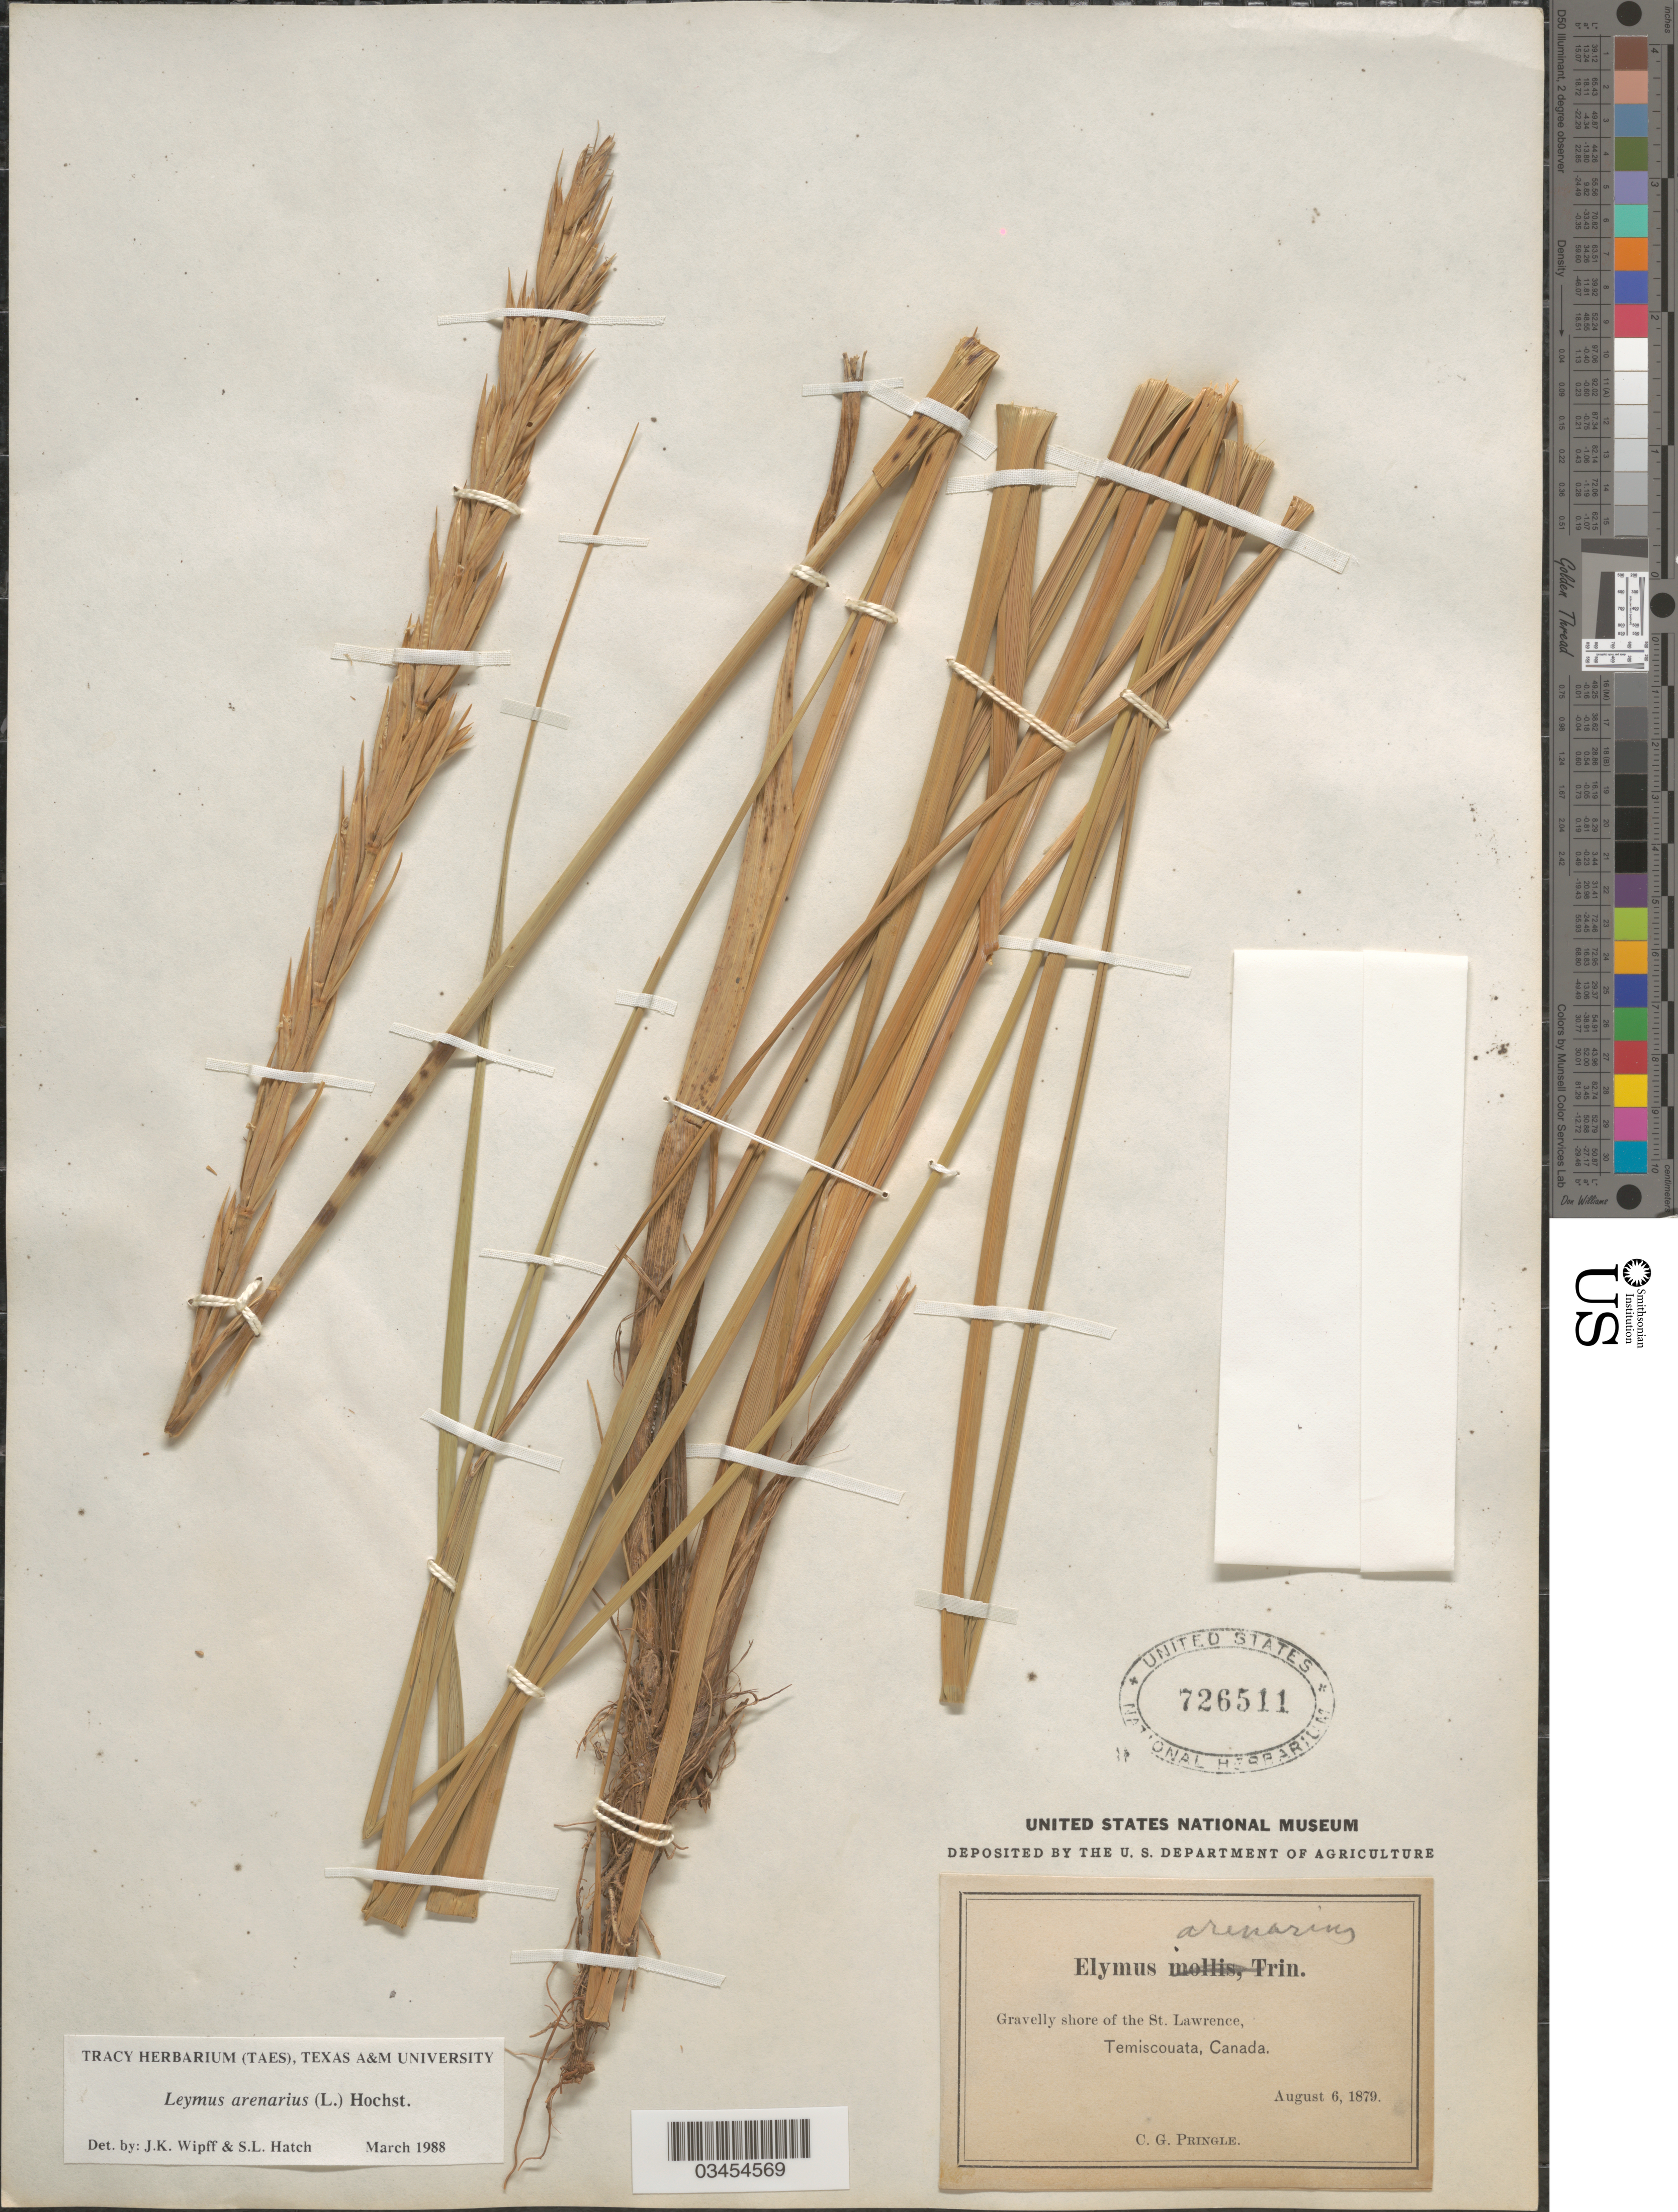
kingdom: Plantae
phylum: Tracheophyta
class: Liliopsida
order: Poales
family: Poaceae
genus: Leymus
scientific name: Leymus arenarius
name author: (L.) Hochst.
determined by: Soreng, Robert J., Research Associate (BOT), Smithsonian Institution - National Museum of Natural History (UNITED STATES)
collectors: C. G. Pringle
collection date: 1879-08-06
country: Canada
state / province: Quebec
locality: Gravelly shore of the St. Lawrence, Temiscouata.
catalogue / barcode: US 726511